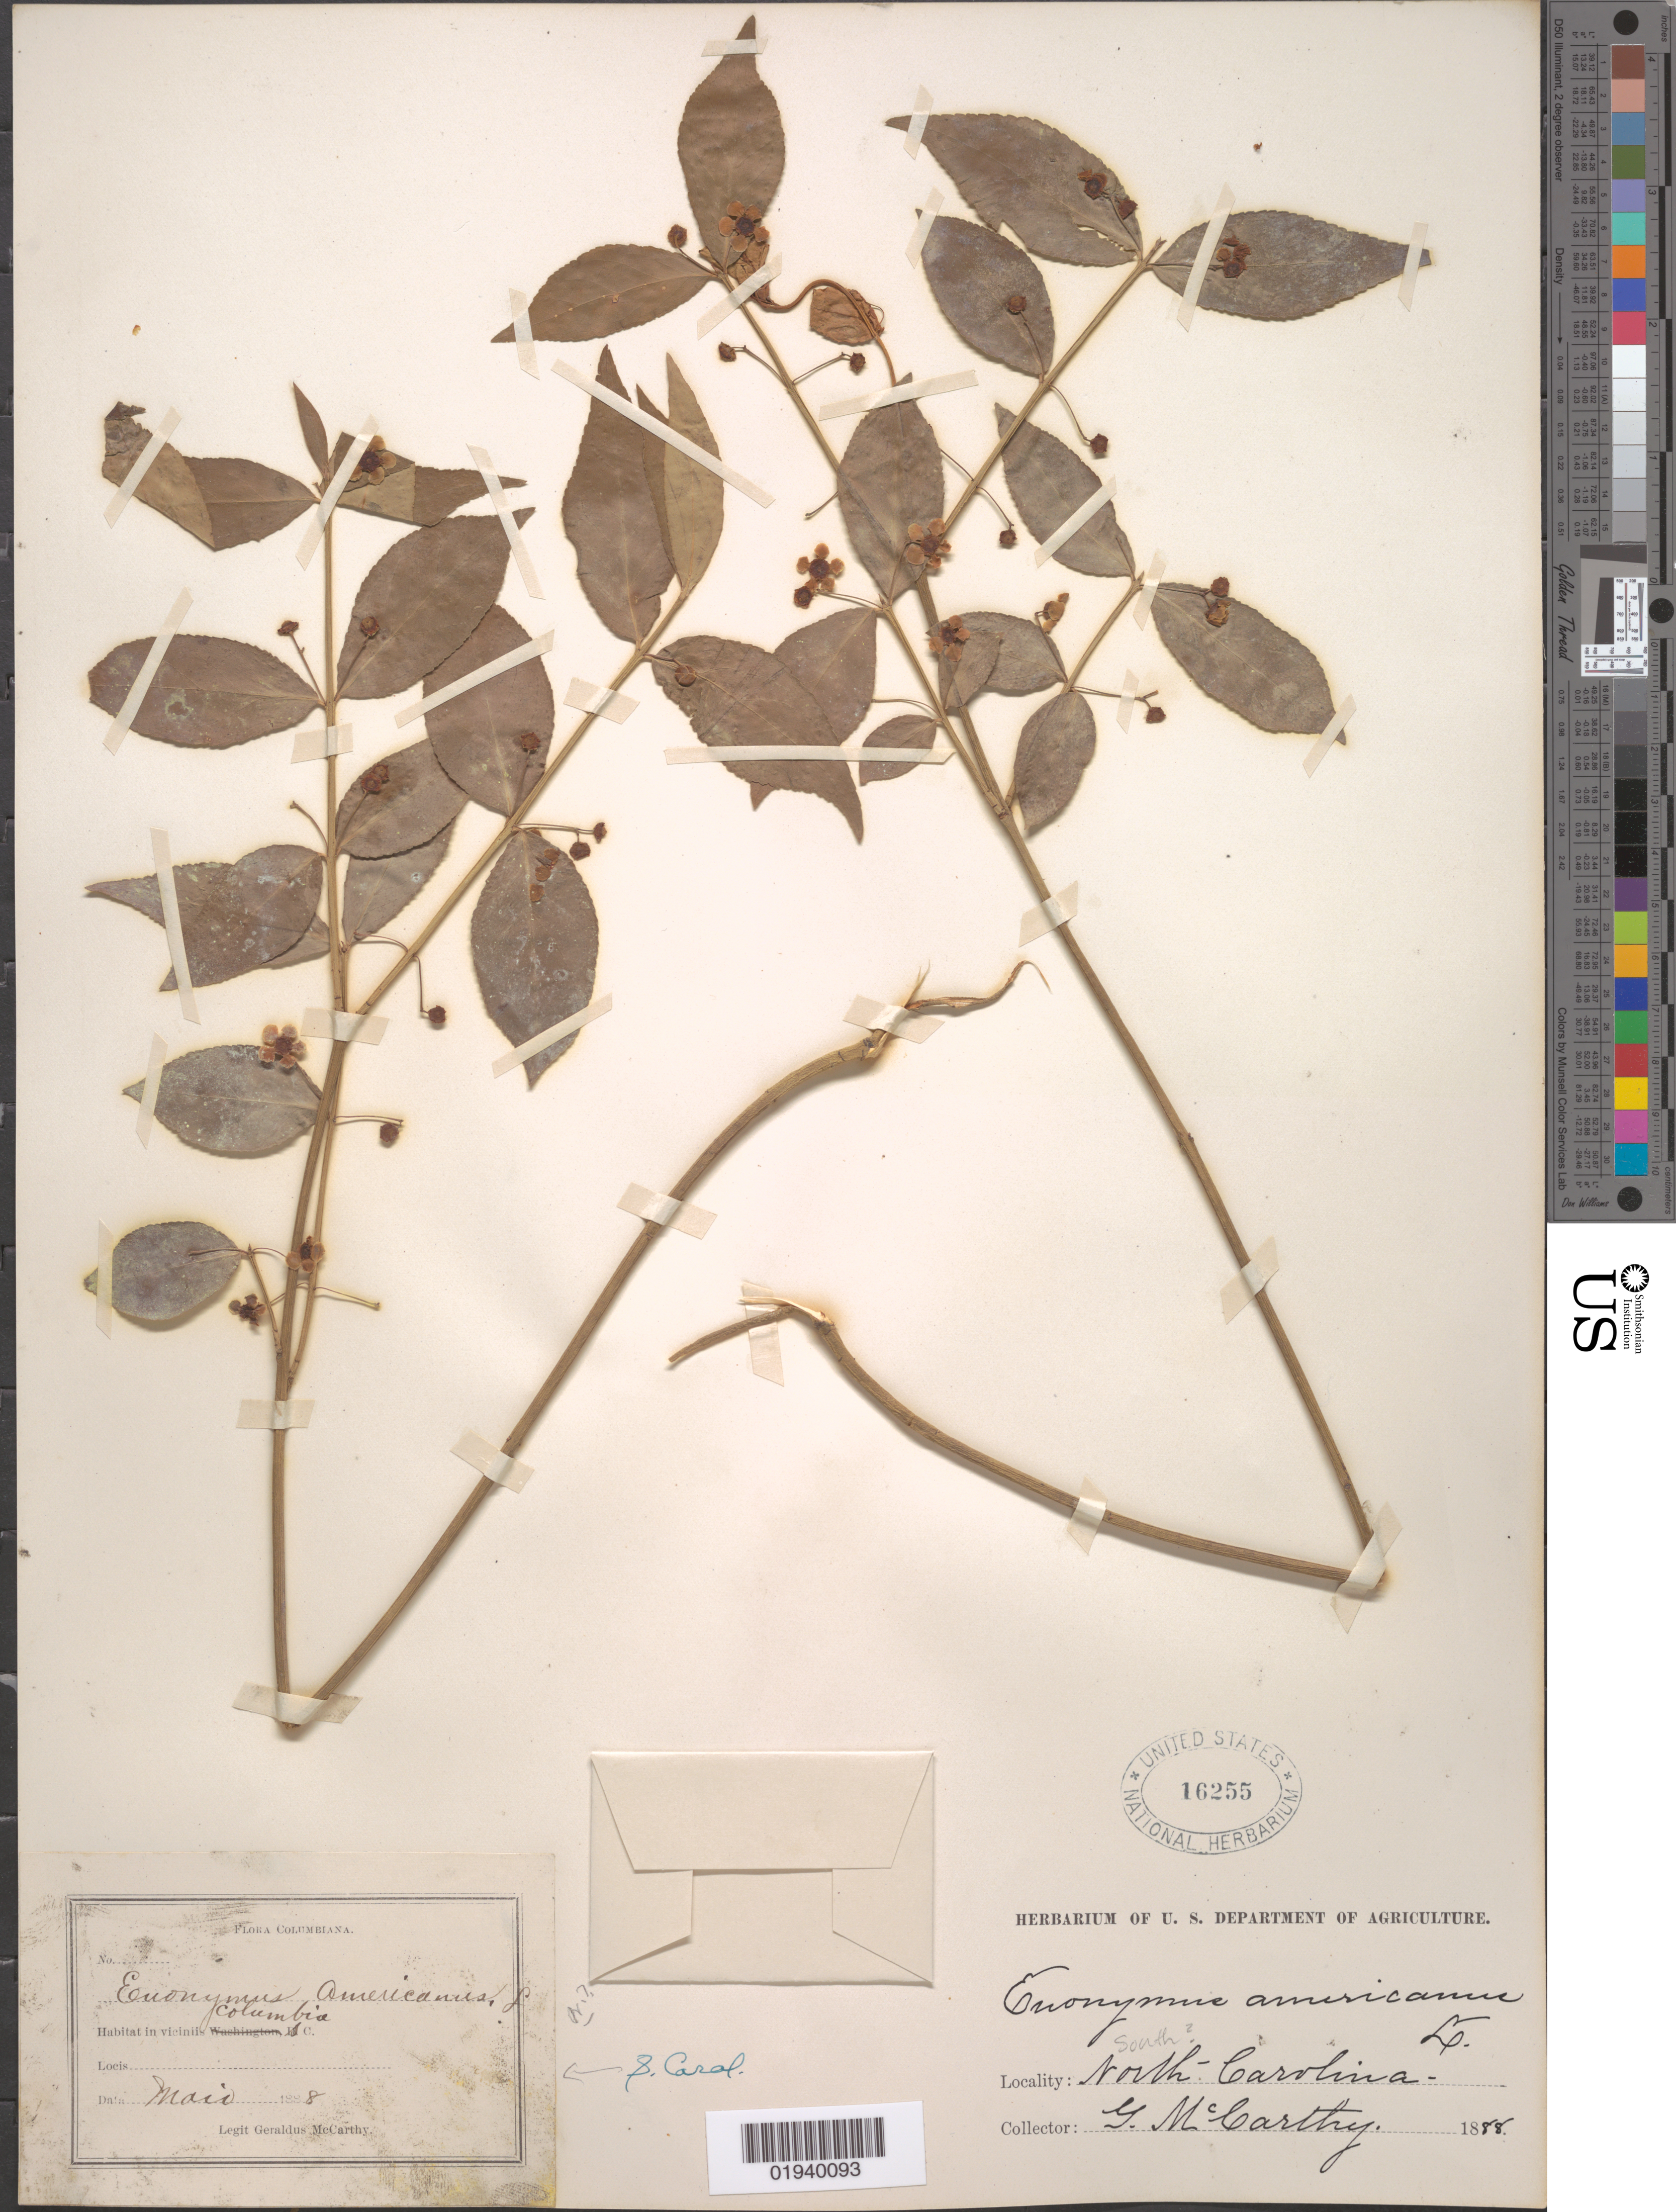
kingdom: Plantae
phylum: Tracheophyta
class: Magnoliopsida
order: Celastrales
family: Celastraceae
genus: Euonymus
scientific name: Euonymus americanus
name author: L.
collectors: G. M. McCarthy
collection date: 1888-05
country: United States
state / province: South Carolina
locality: Columbia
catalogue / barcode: US 16255